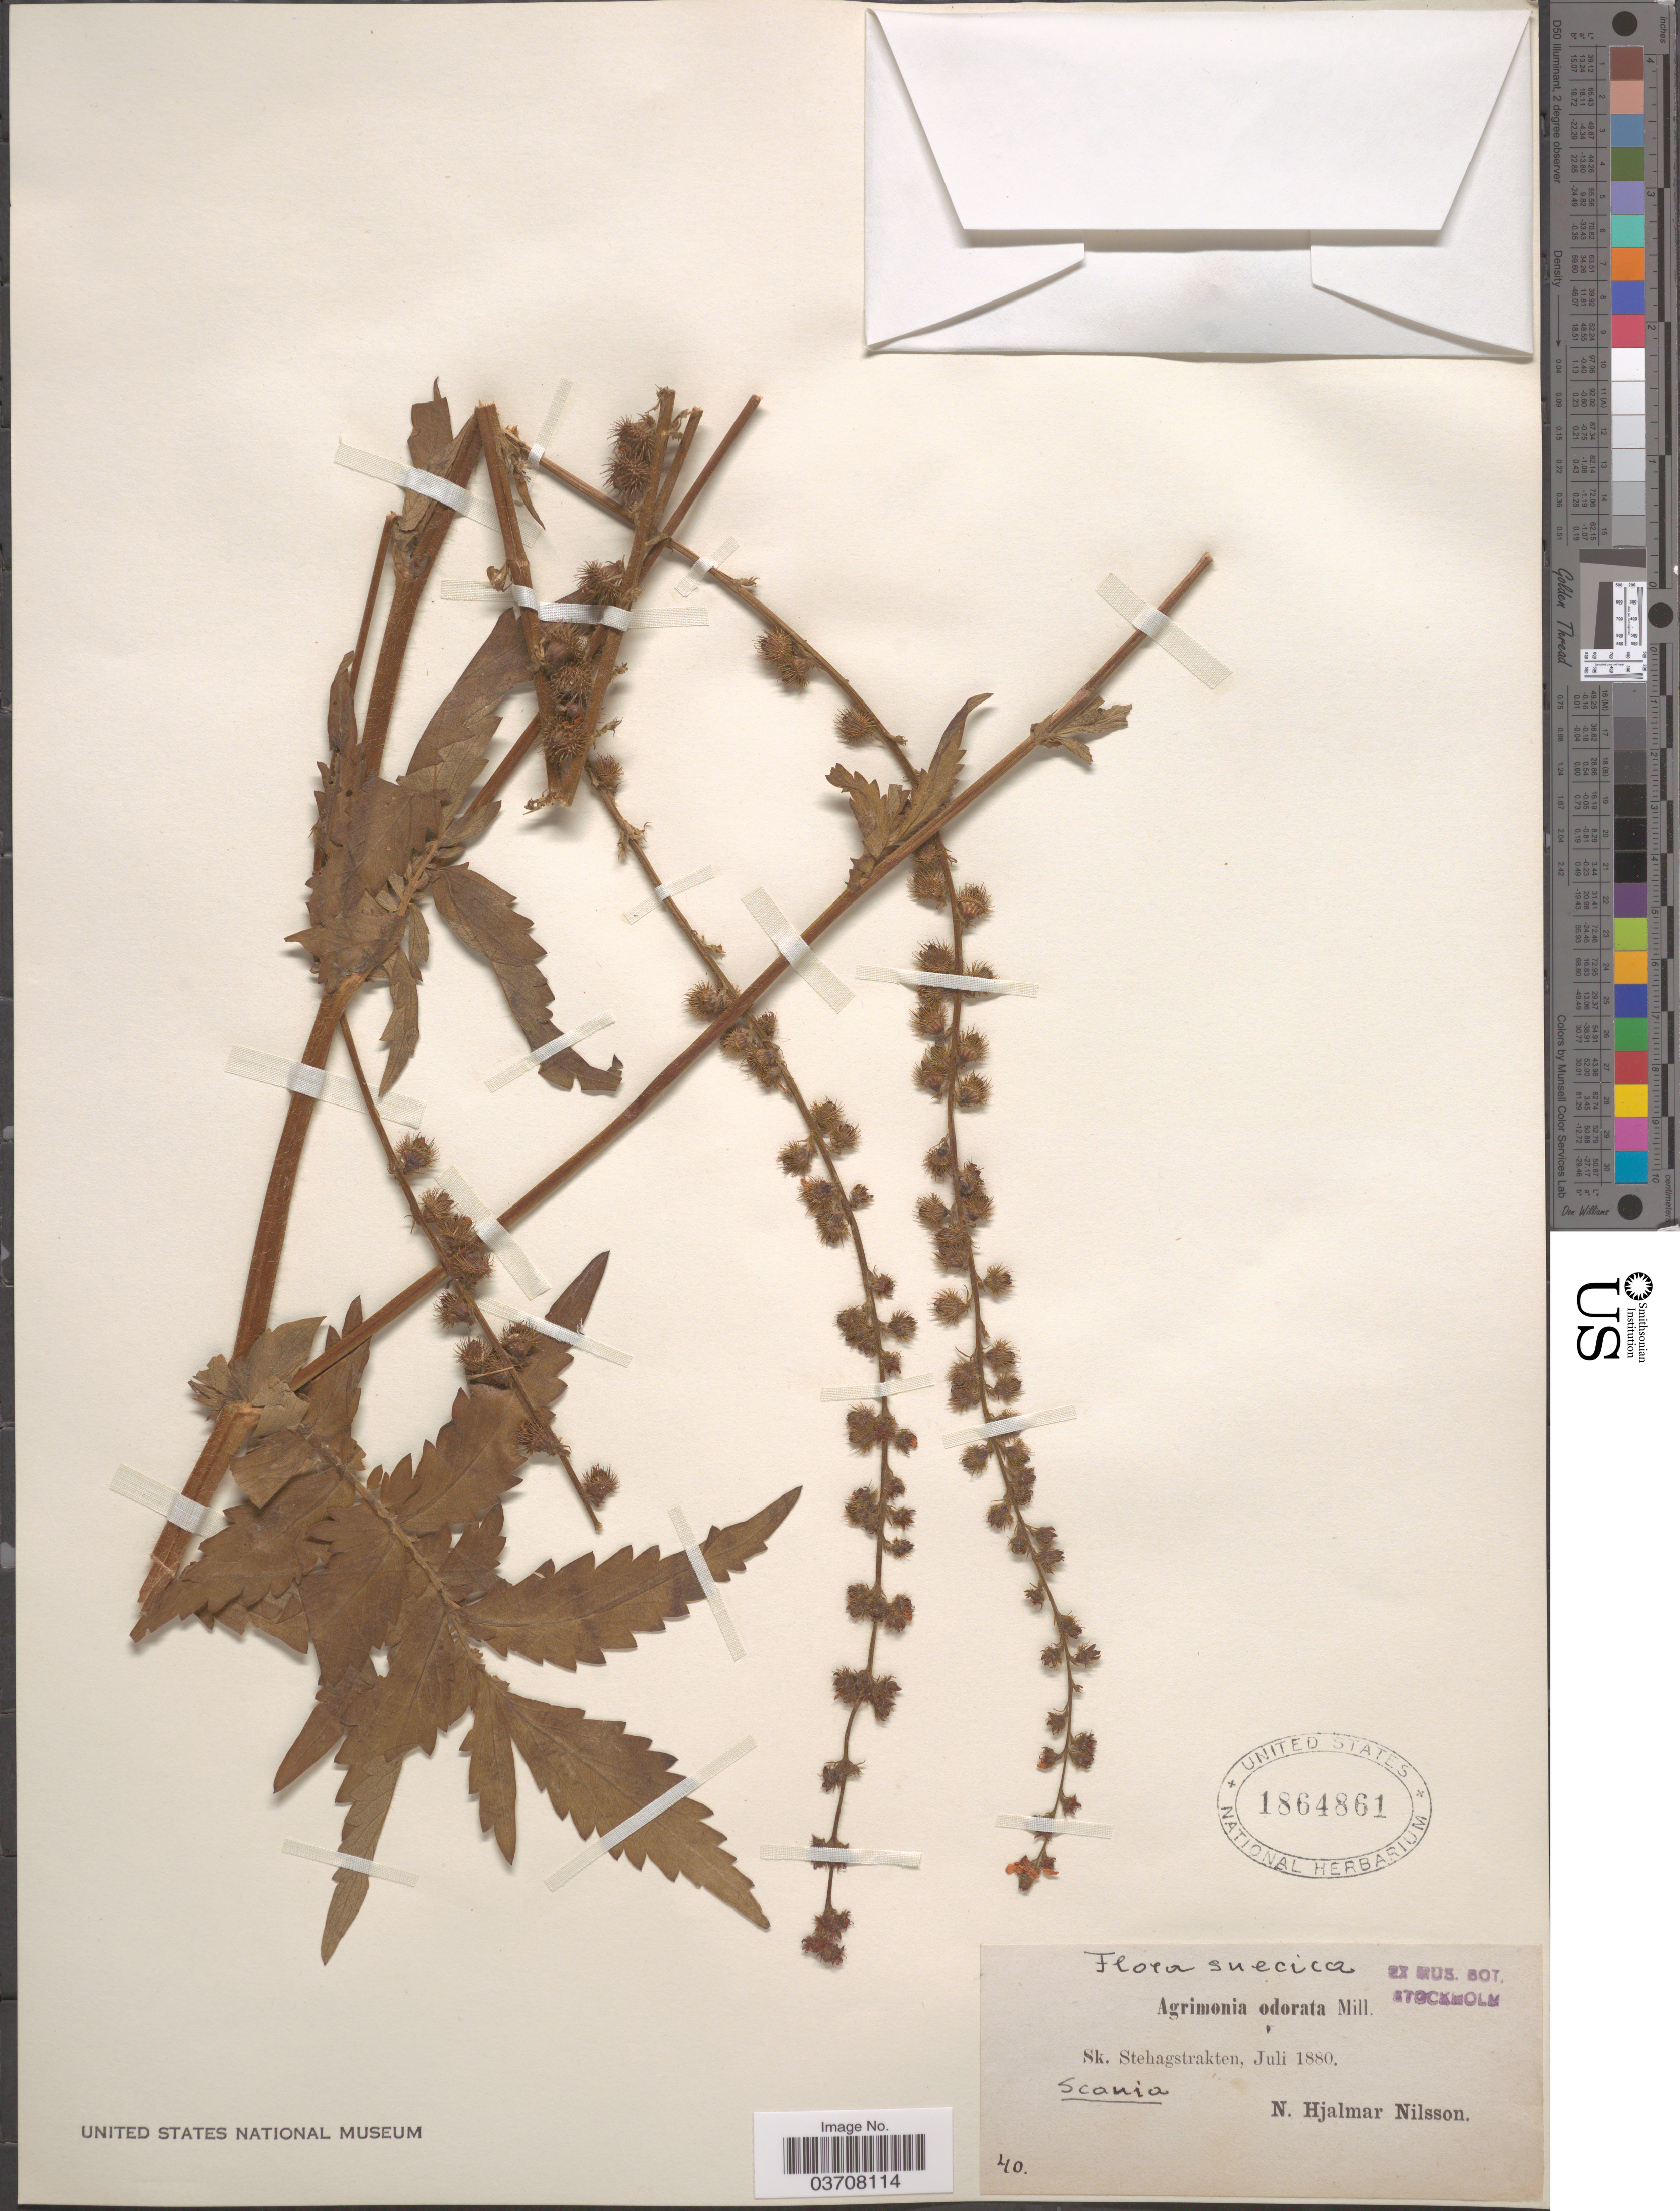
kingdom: Plantae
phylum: Tracheophyta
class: Magnoliopsida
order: Rosales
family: Rosaceae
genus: Agrimonia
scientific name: Agrimonia odorata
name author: Mill.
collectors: N. H. Nilsson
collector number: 40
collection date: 1880-07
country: Sweden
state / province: Skåne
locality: Suecica. Sk. Stehagstrakten. Scania.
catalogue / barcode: US 1864861